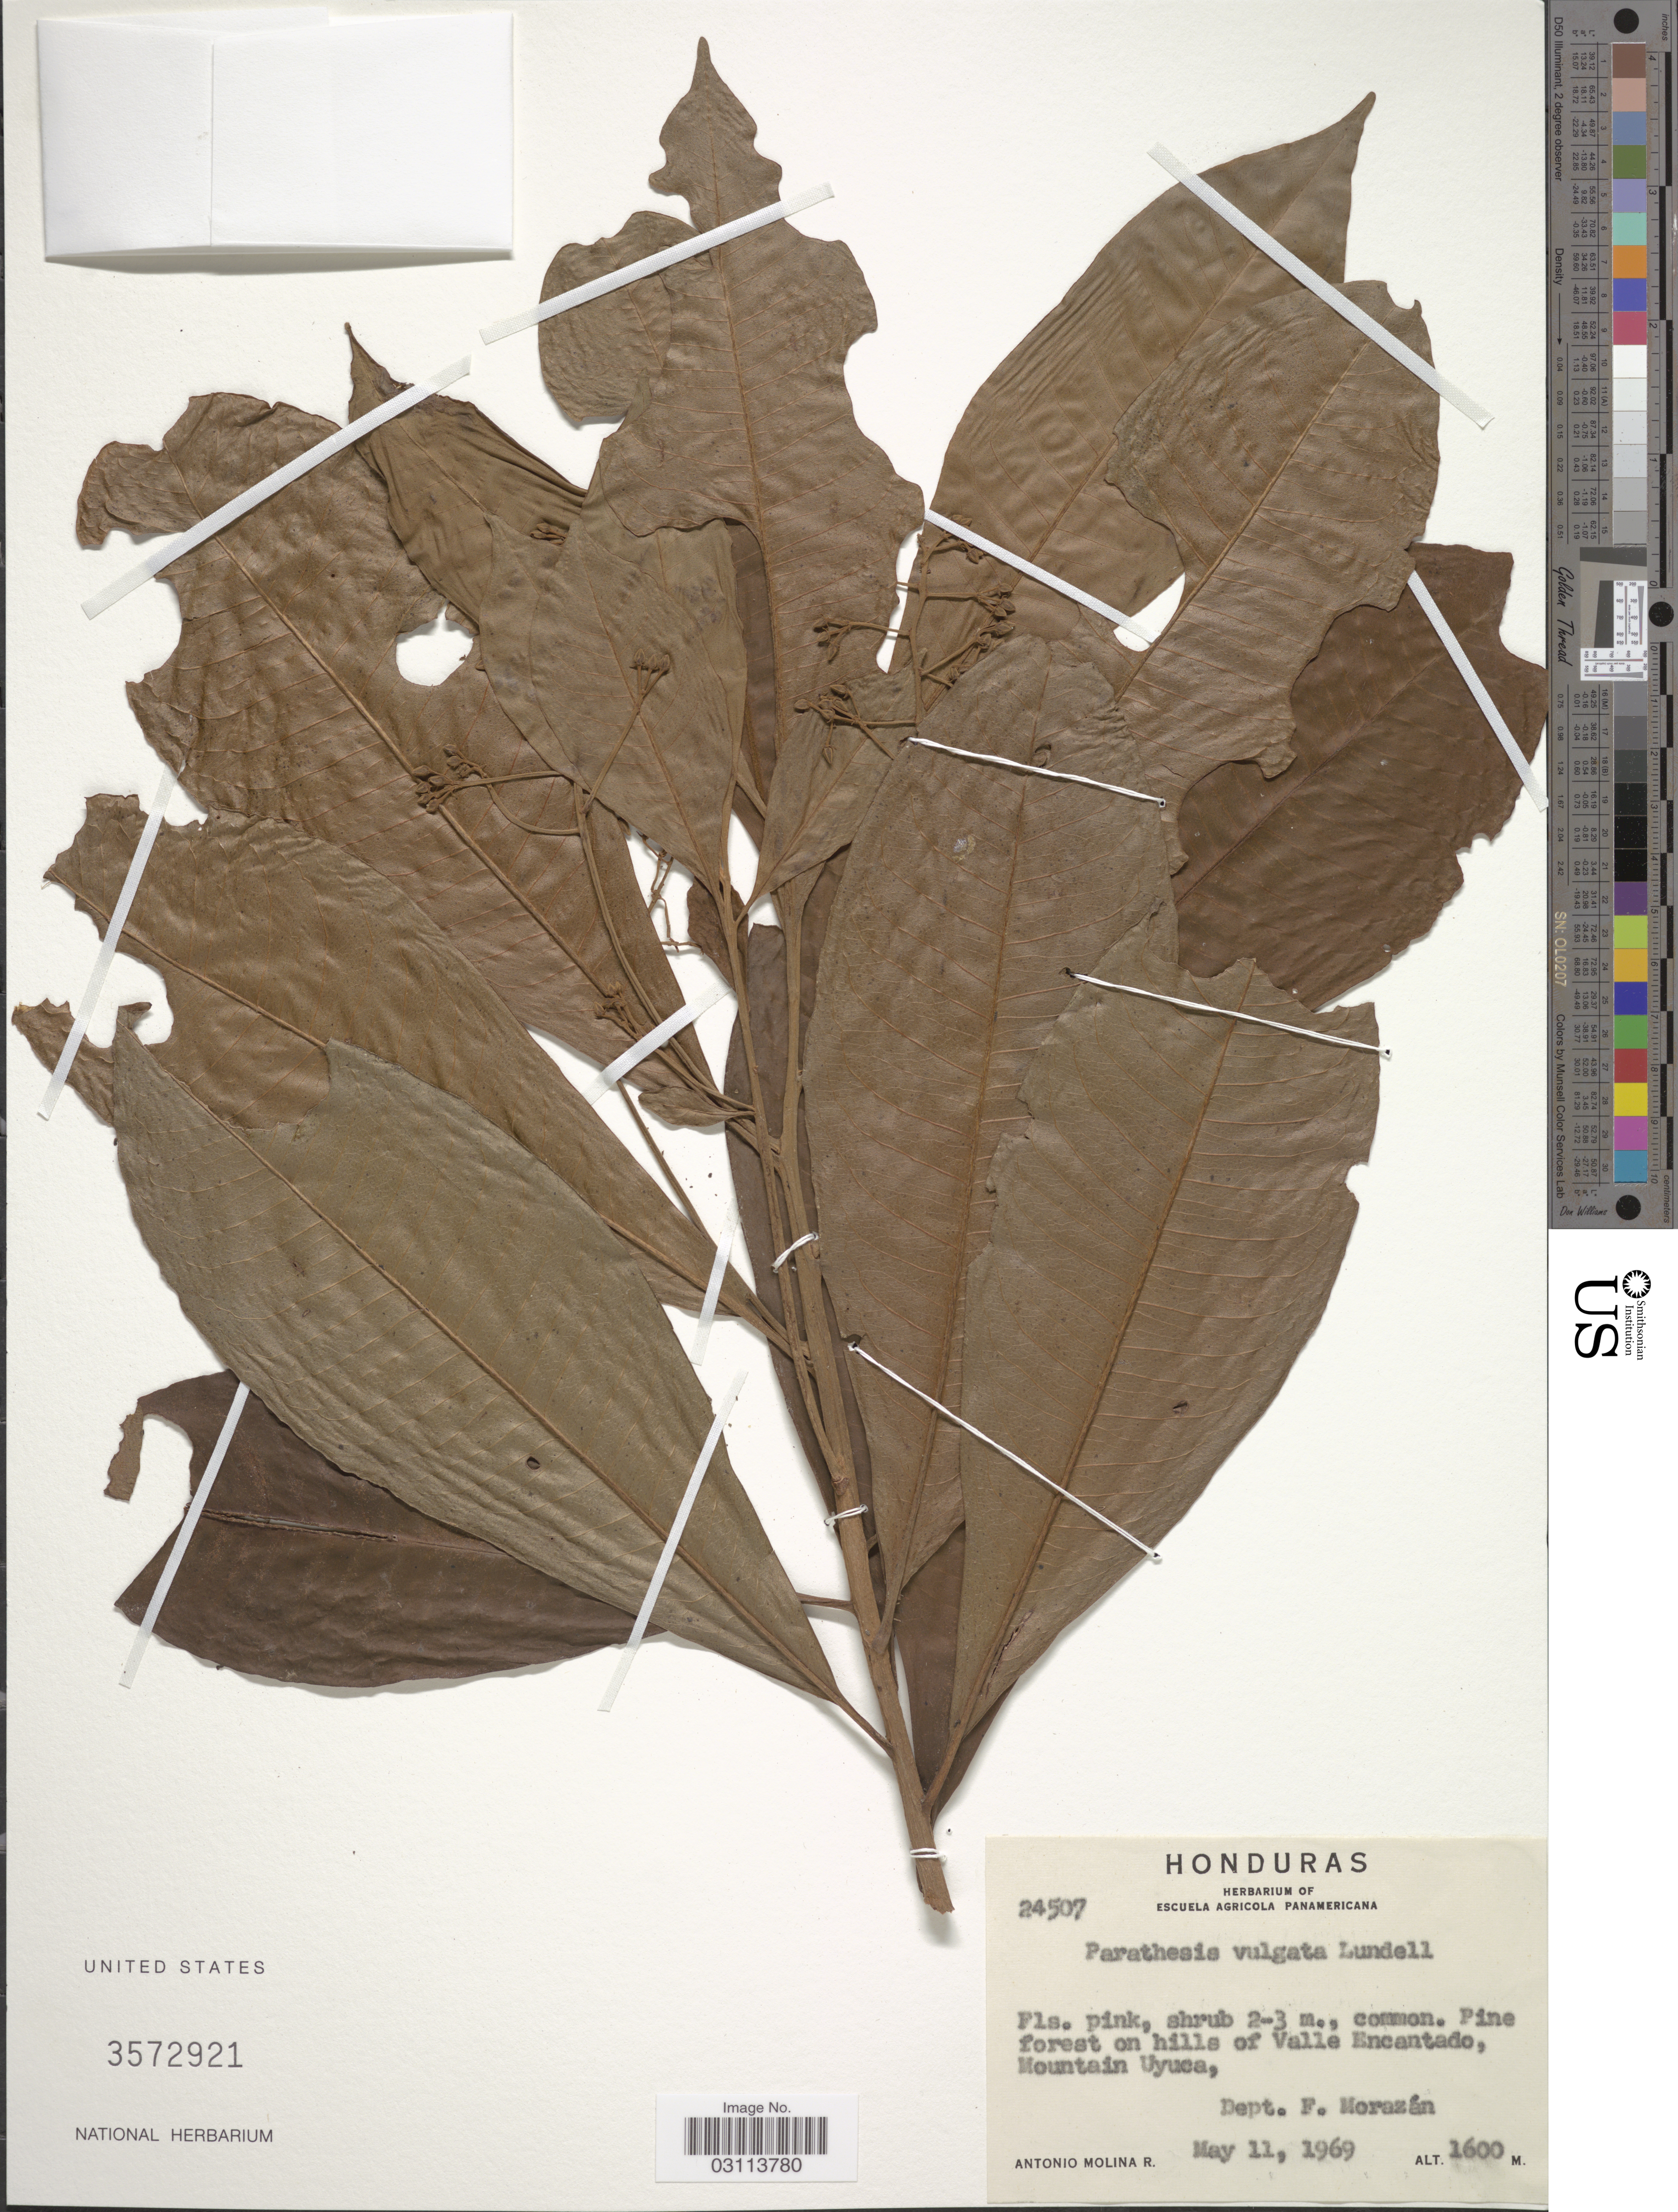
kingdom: Plantae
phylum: Tracheophyta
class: Magnoliopsida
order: Ericales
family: Primulaceae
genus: Parathesis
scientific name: Parathesis vulgata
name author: Lundell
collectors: A. Molina R.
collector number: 24507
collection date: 1969-05-11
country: Honduras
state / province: Fco. Morazán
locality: Pine forest on hills of Valle Encantado, Mountain Uyuca, Dept. F. Morazán.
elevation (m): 1600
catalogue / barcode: US 3572921